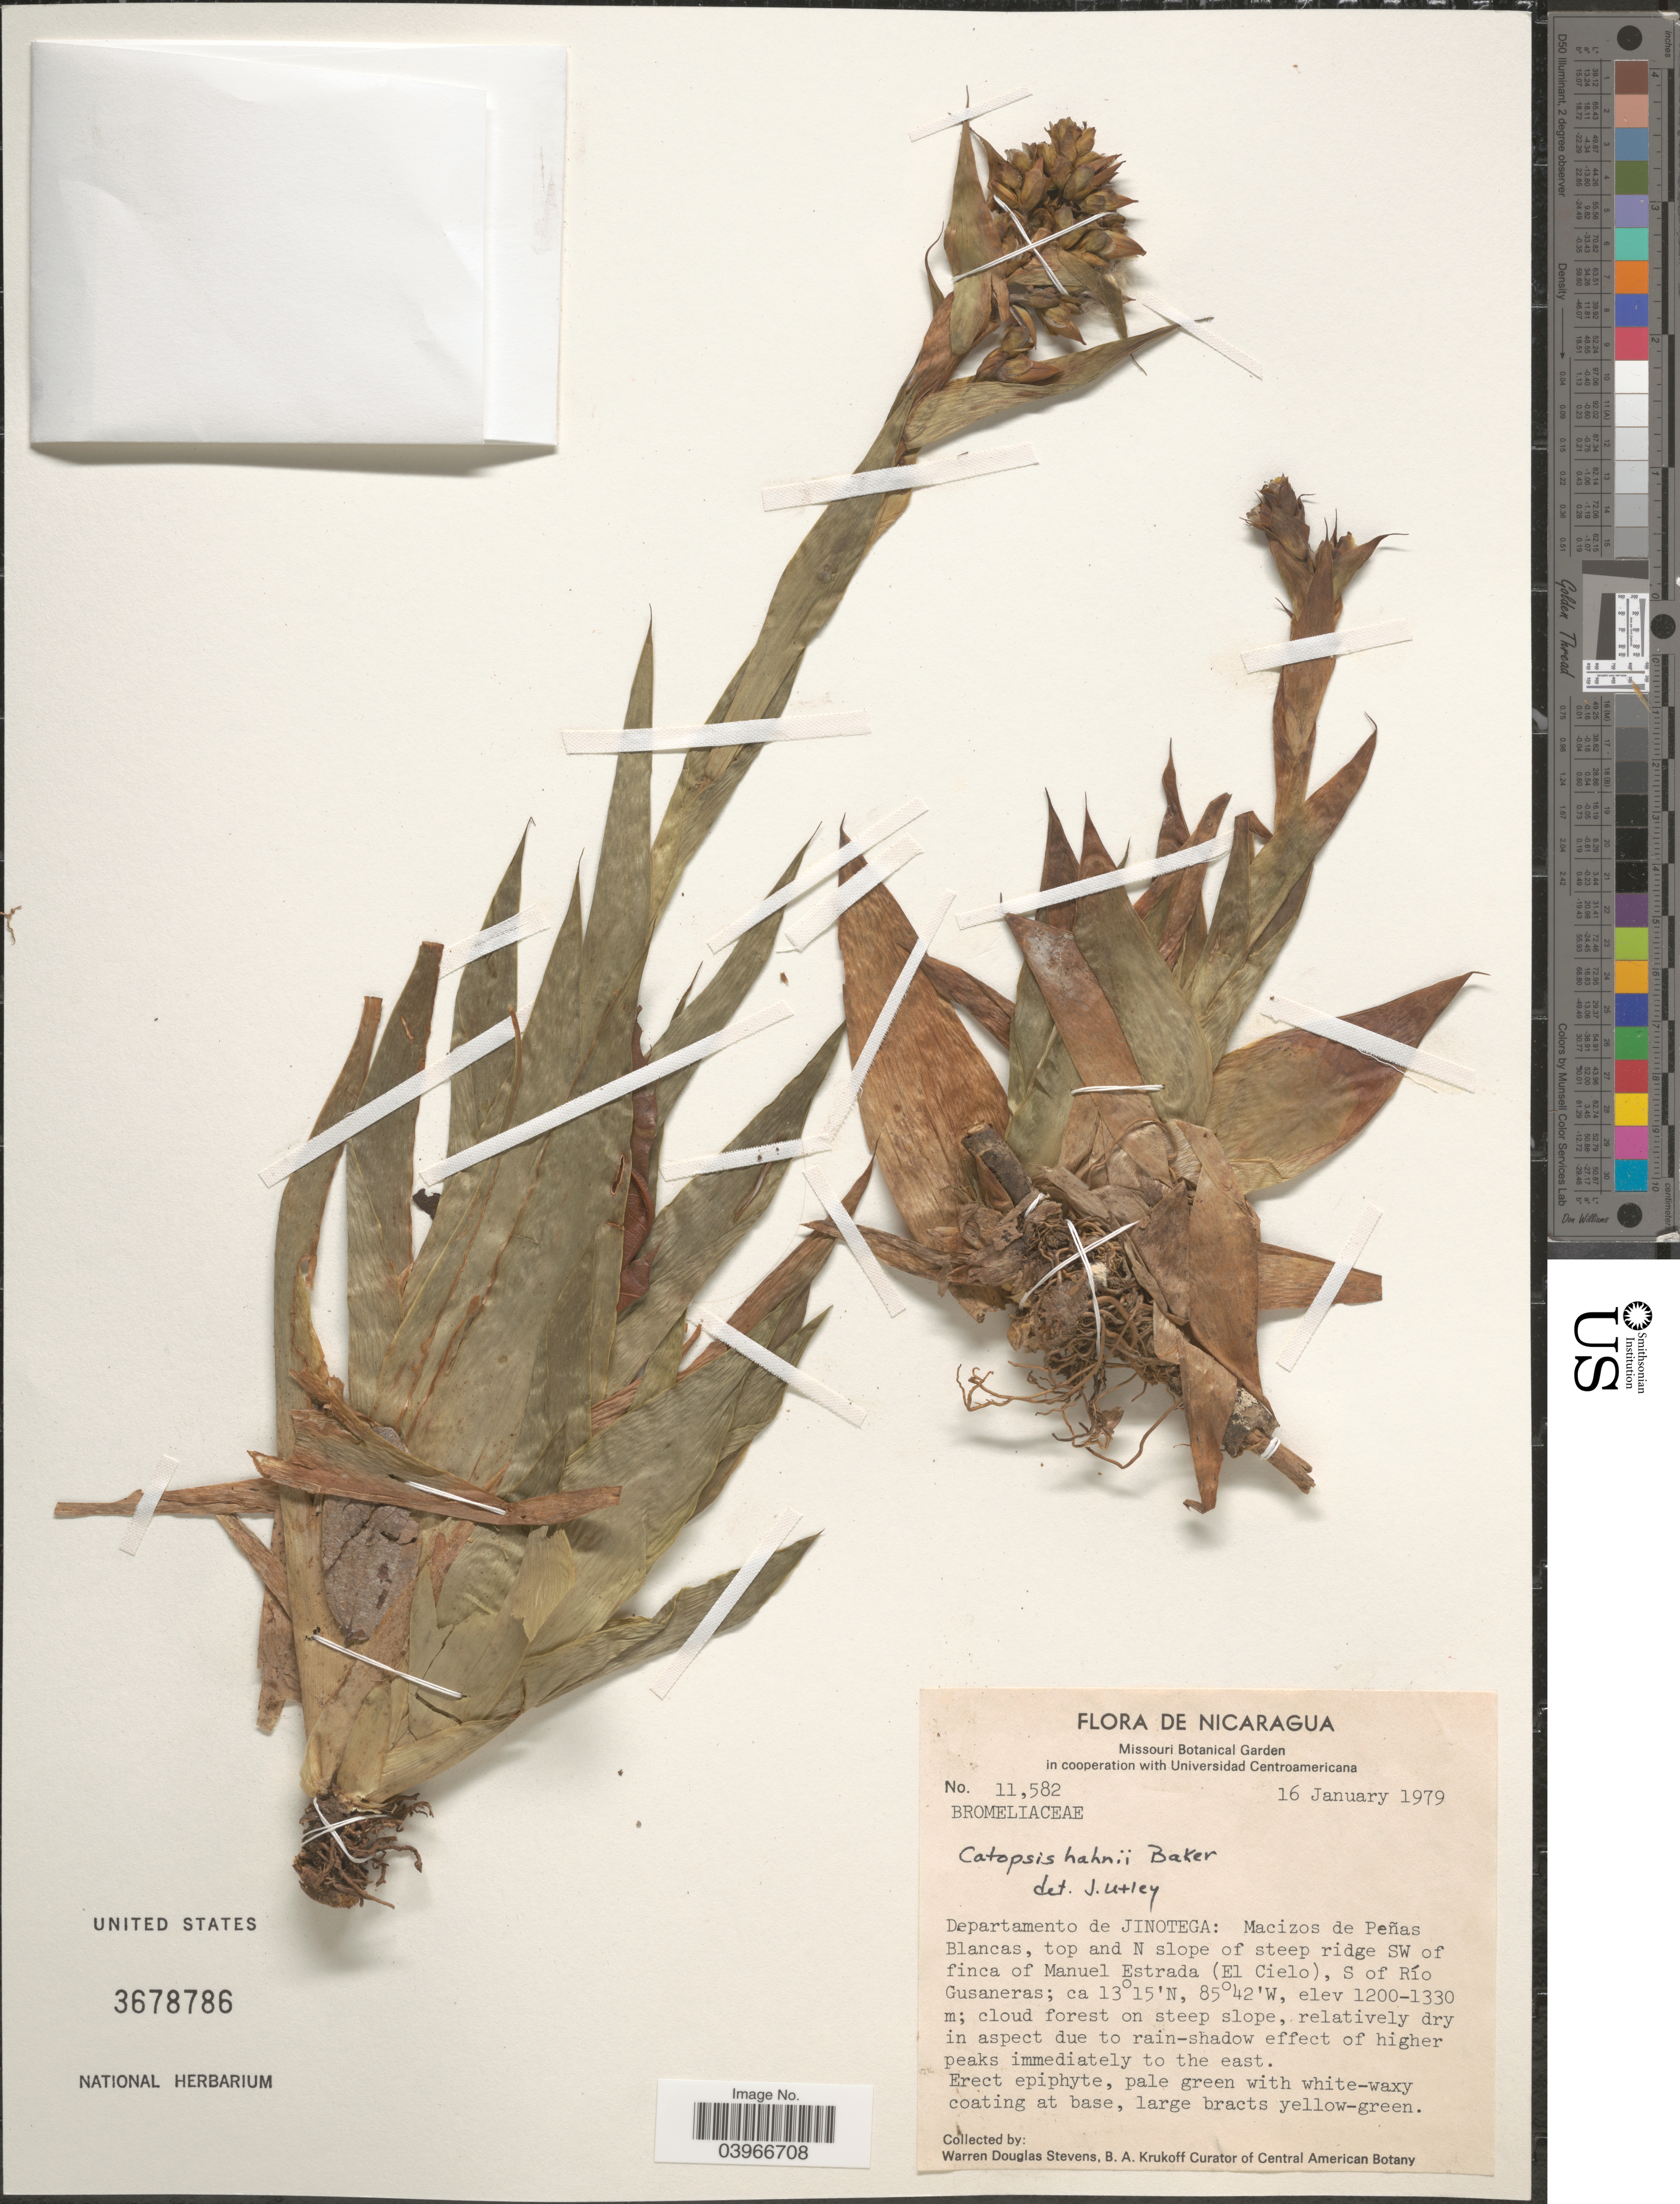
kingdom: Plantae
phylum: Tracheophyta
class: Liliopsida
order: Poales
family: Bromeliaceae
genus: Catopsis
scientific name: Catopsis hahnii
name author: Baker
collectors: W. D. Stevens & B. A. Krukoff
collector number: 11582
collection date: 1979-01-16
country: Nicaragua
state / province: Jinotega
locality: Departamento de Jinotega: Macizos de Peñas Blancas, top and N slope of steep ridge SW of finca of Manuel Estrada (El Ciedo), S of Río Gusaneras.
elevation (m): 1200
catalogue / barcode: US 3678786